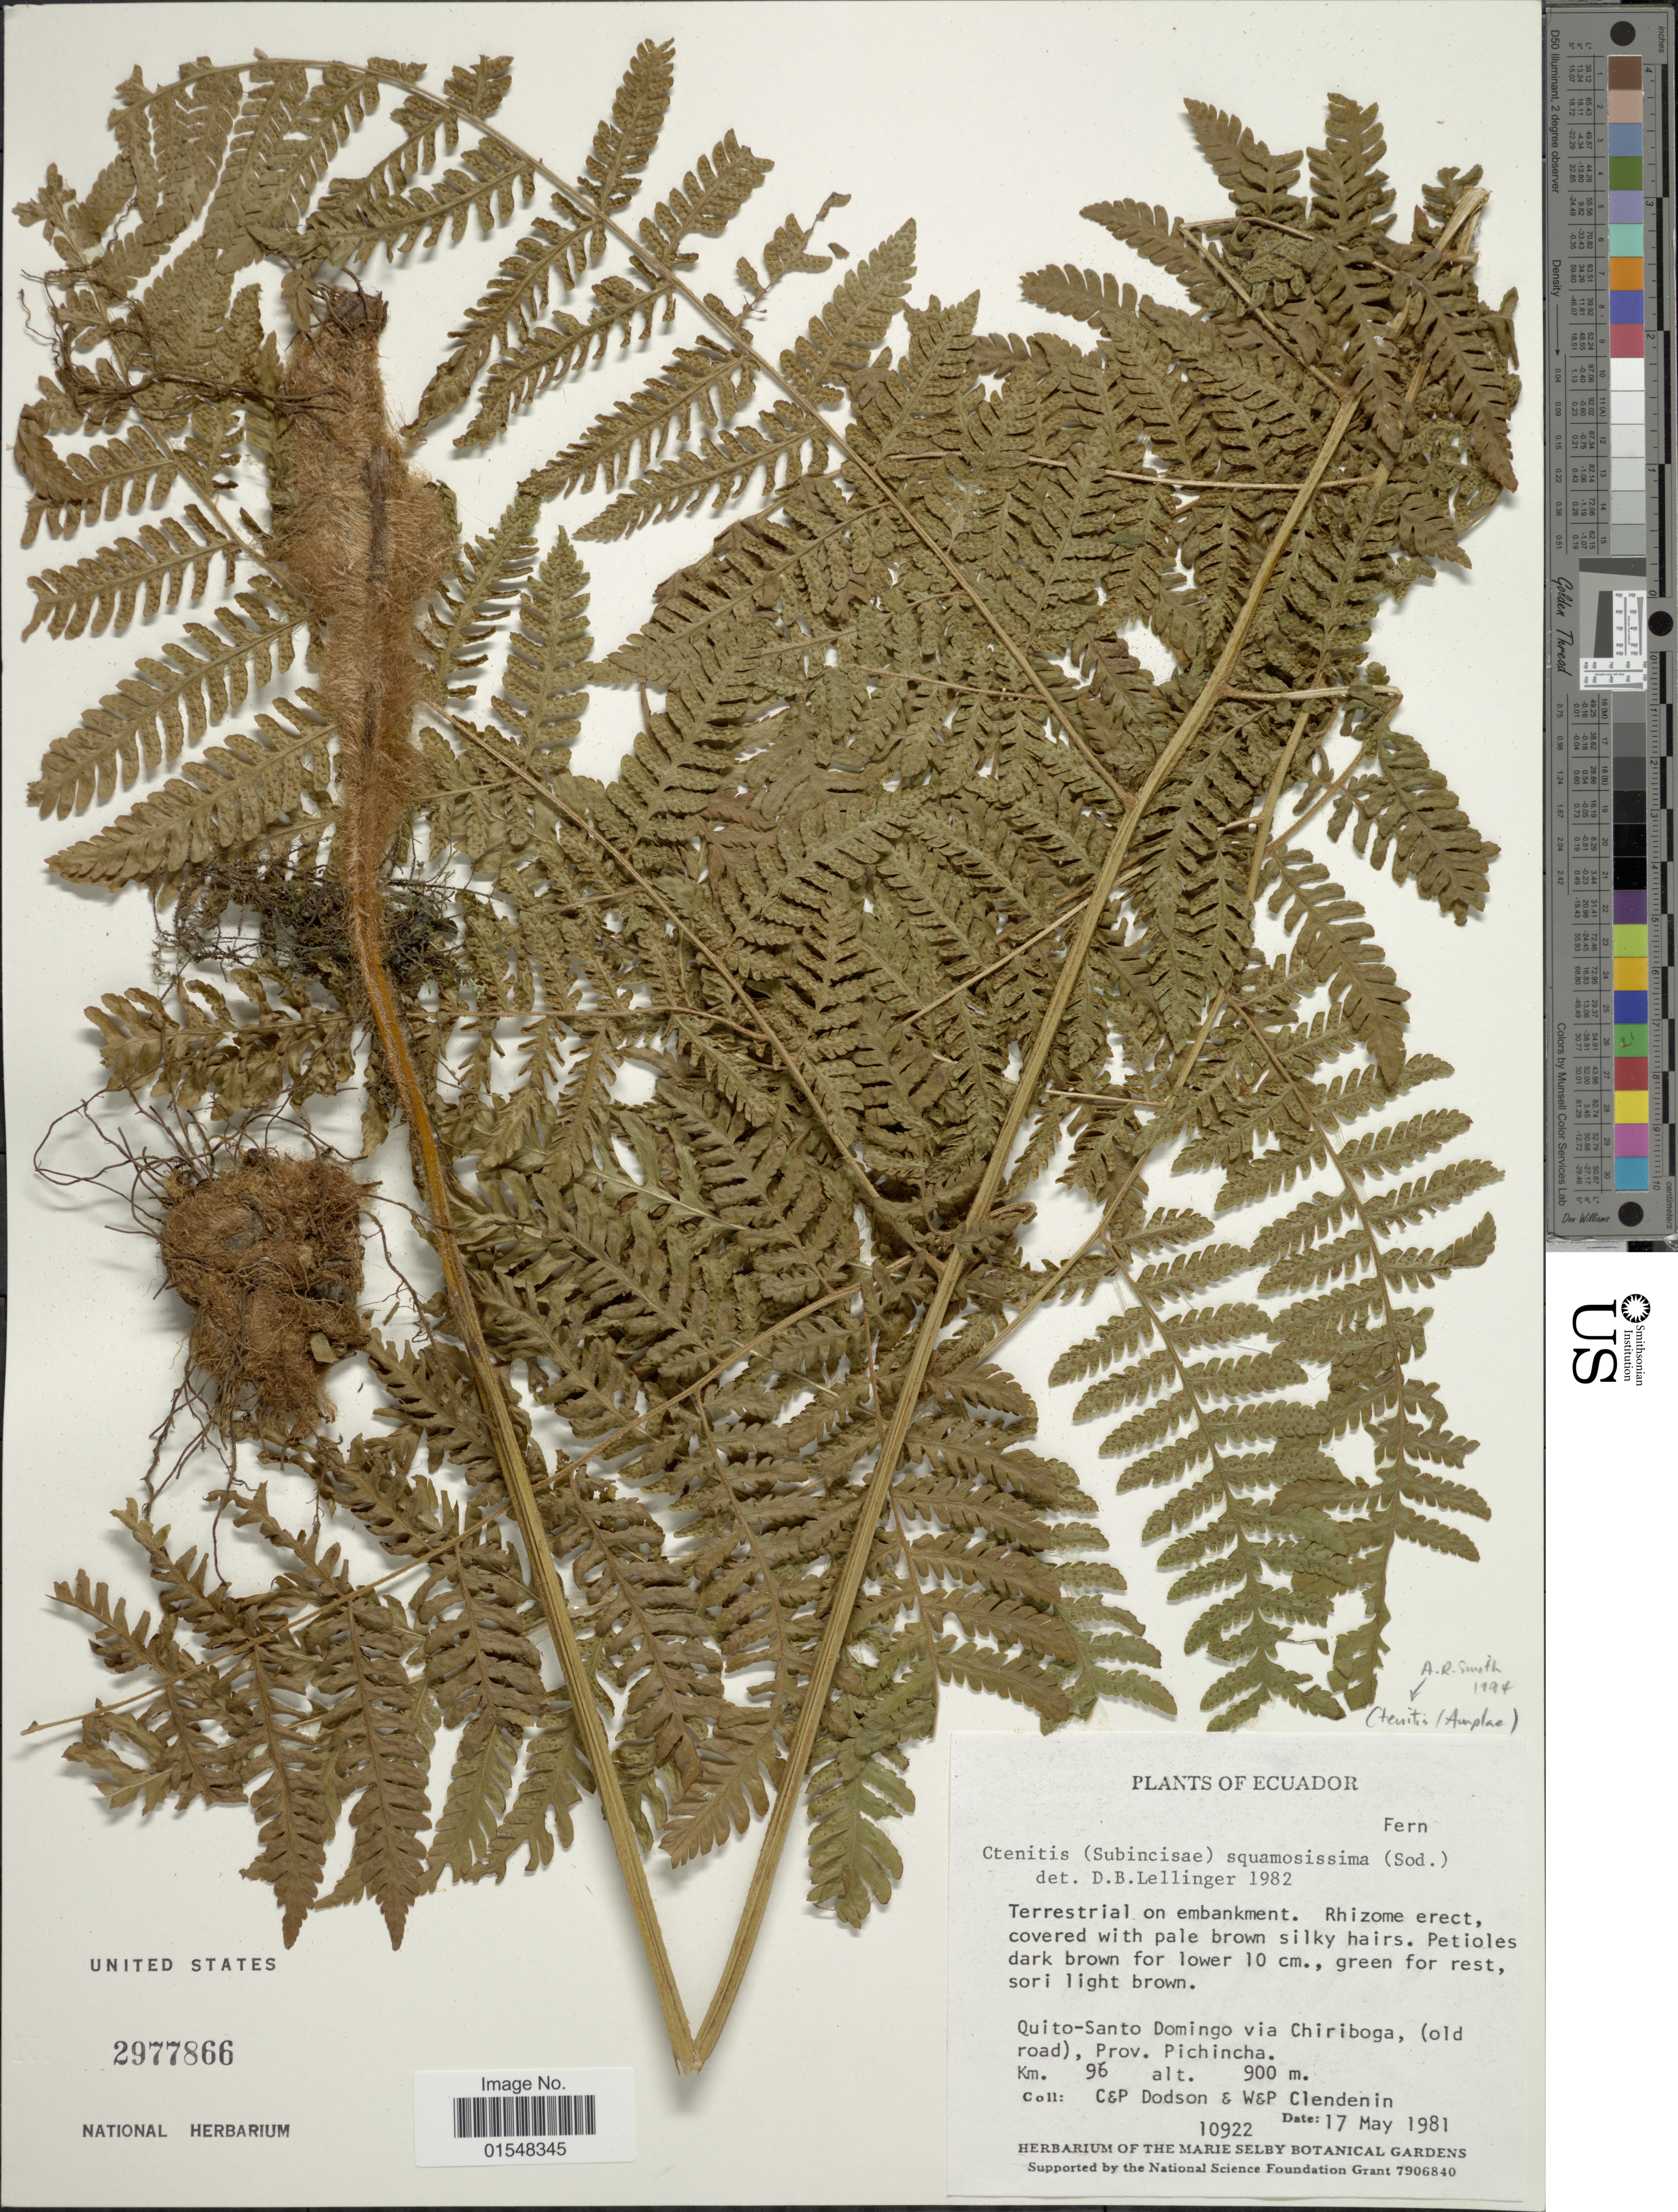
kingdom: Plantae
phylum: Tracheophyta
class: Polypodiopsida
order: Polypodiales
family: Dryopteridaceae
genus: Ctenitis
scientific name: Ctenitis sloanei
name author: (Poepp. ex Spreng.) C.V. Morton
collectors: C. Dodson, P. M. Dodson, W. Clendenin & P. Clendenin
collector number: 10922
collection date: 1981-05-17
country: Ecuador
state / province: Pichincha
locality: Quito- Santo Domingo via Chiriboga (old road)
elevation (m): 900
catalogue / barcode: US 2977866